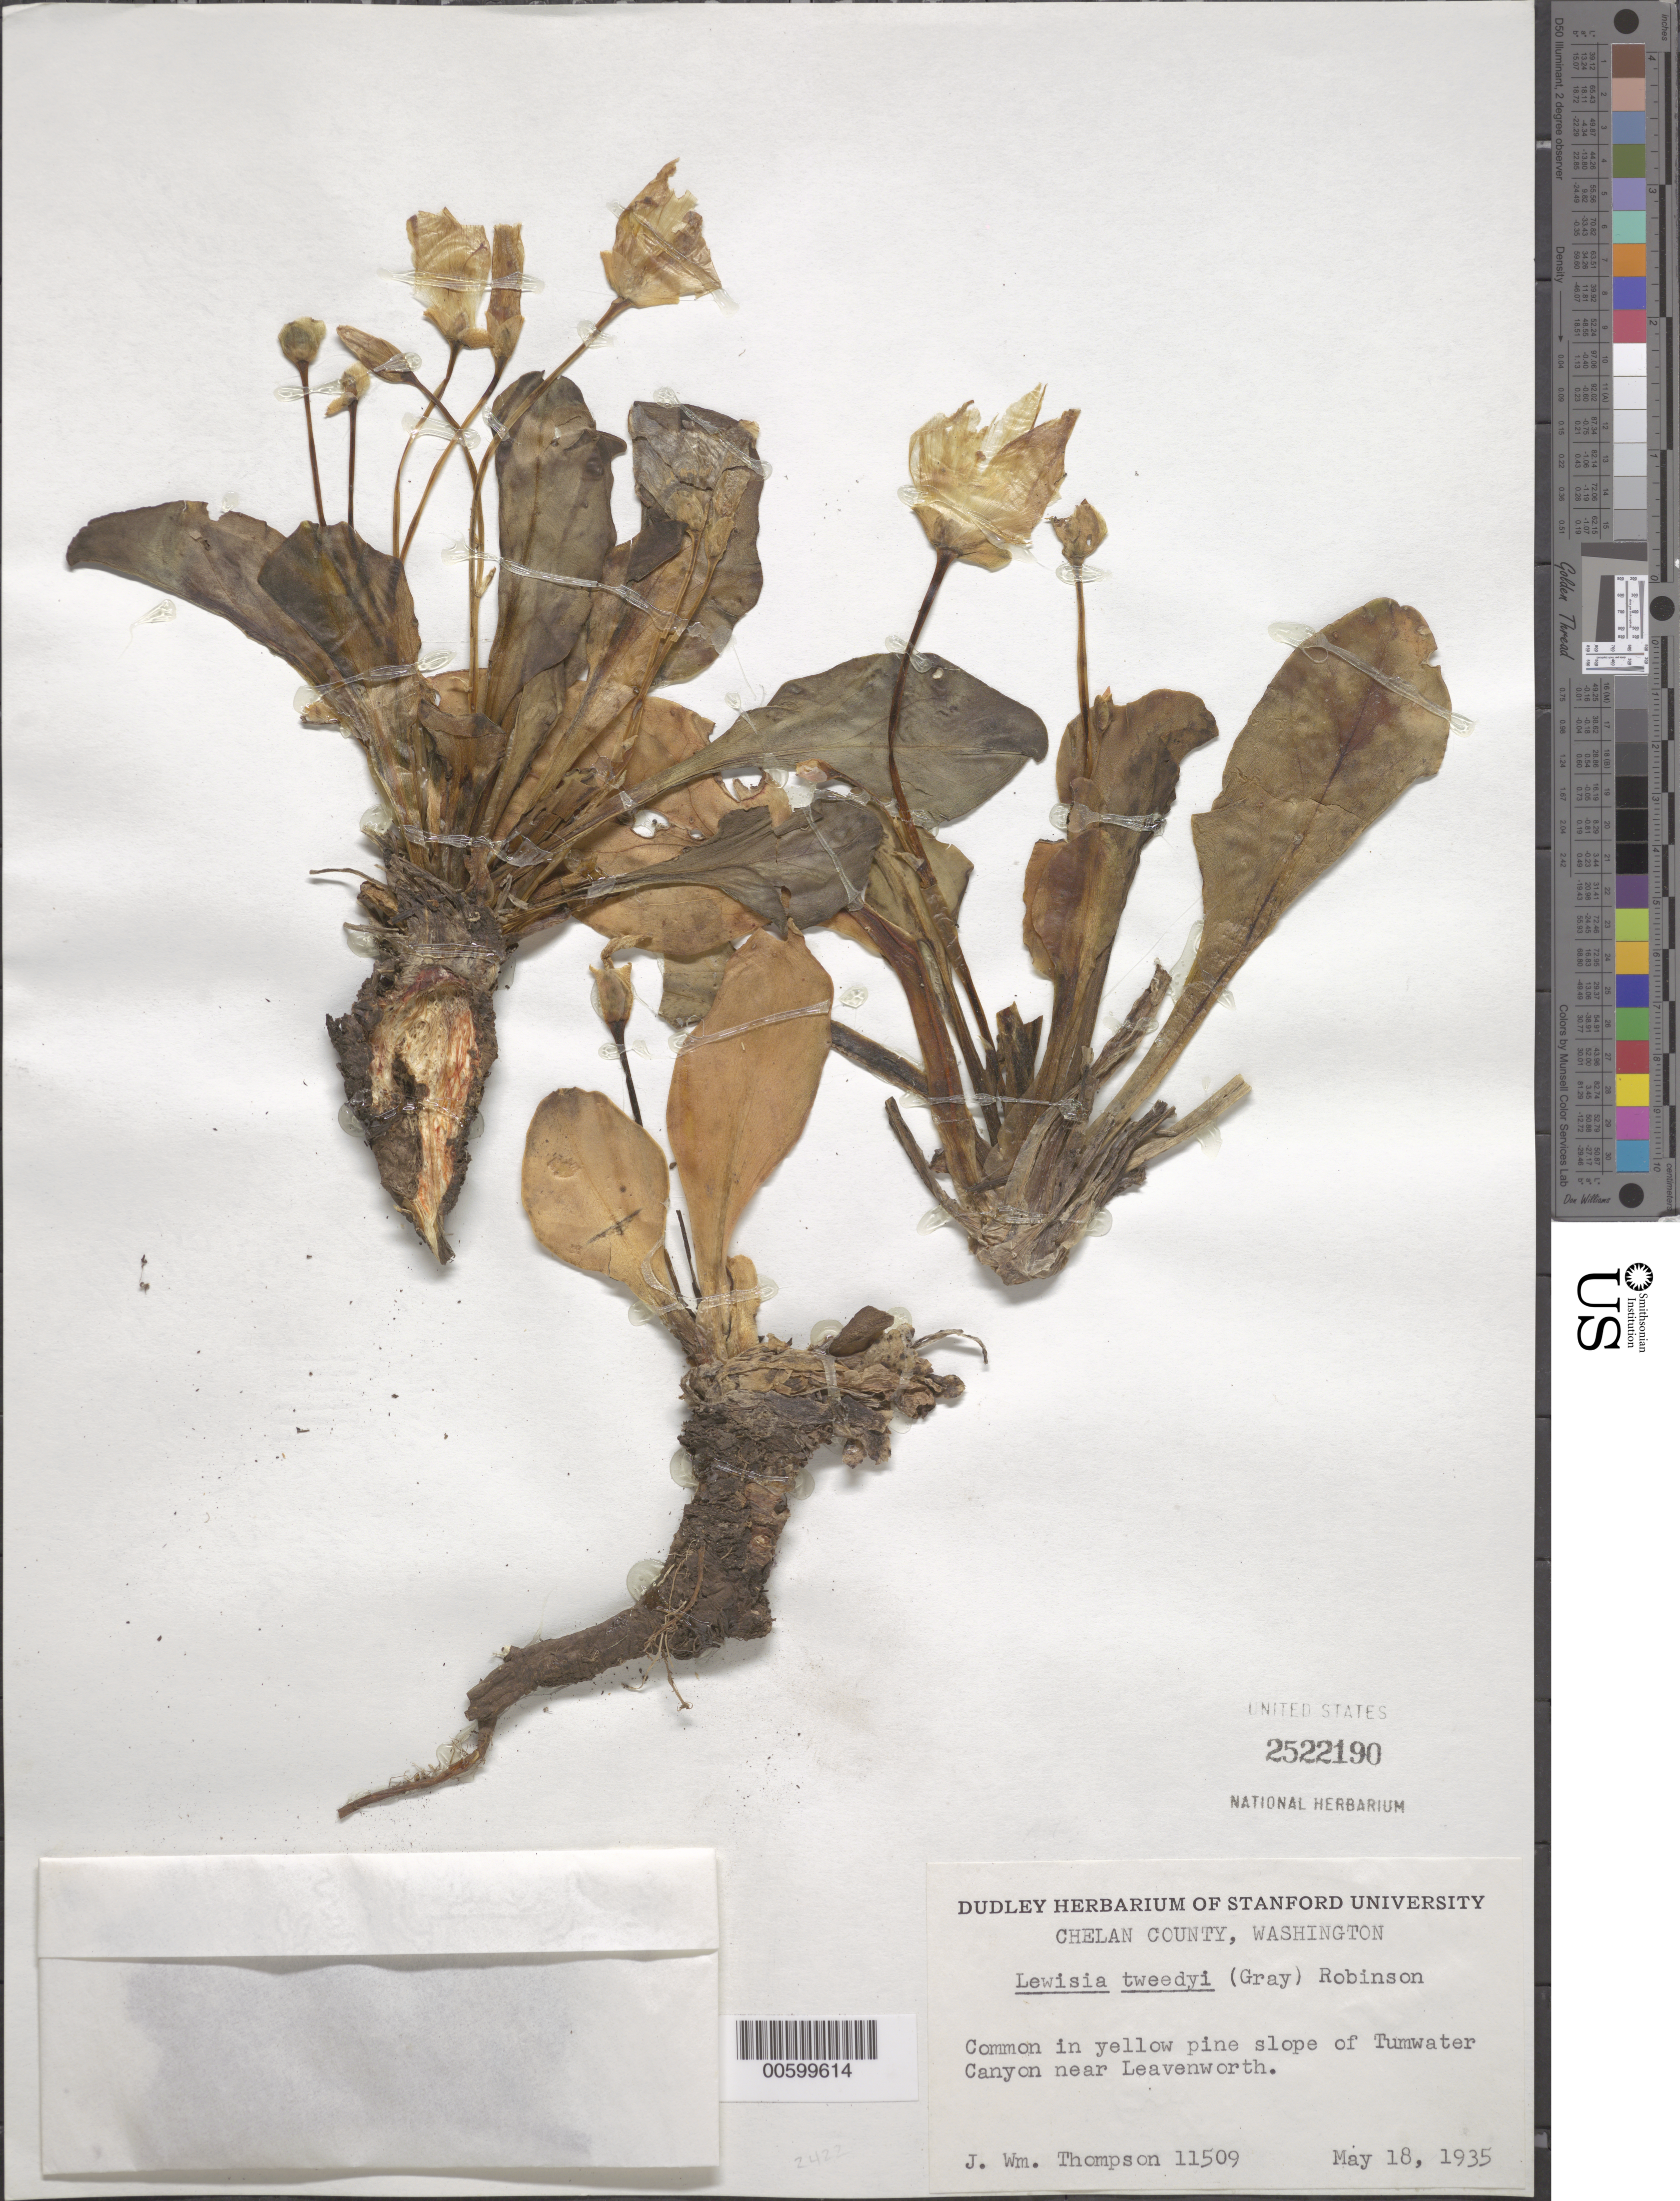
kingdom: Plantae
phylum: Tracheophyta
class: Magnoliopsida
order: Caryophyllales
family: Montiaceae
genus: Lewisiopsis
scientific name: Lewisiopsis tweedyi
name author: (A. Gray) Govaerts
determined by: Strong, Mark T., (BOT), Smithsonian Institution - National Museum of Natural History (UNITED STATES)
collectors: J. W. Thompson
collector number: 11509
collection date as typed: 18 May 1935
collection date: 1935-05-18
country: United States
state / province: Washington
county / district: Chelan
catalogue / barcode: US 2522190